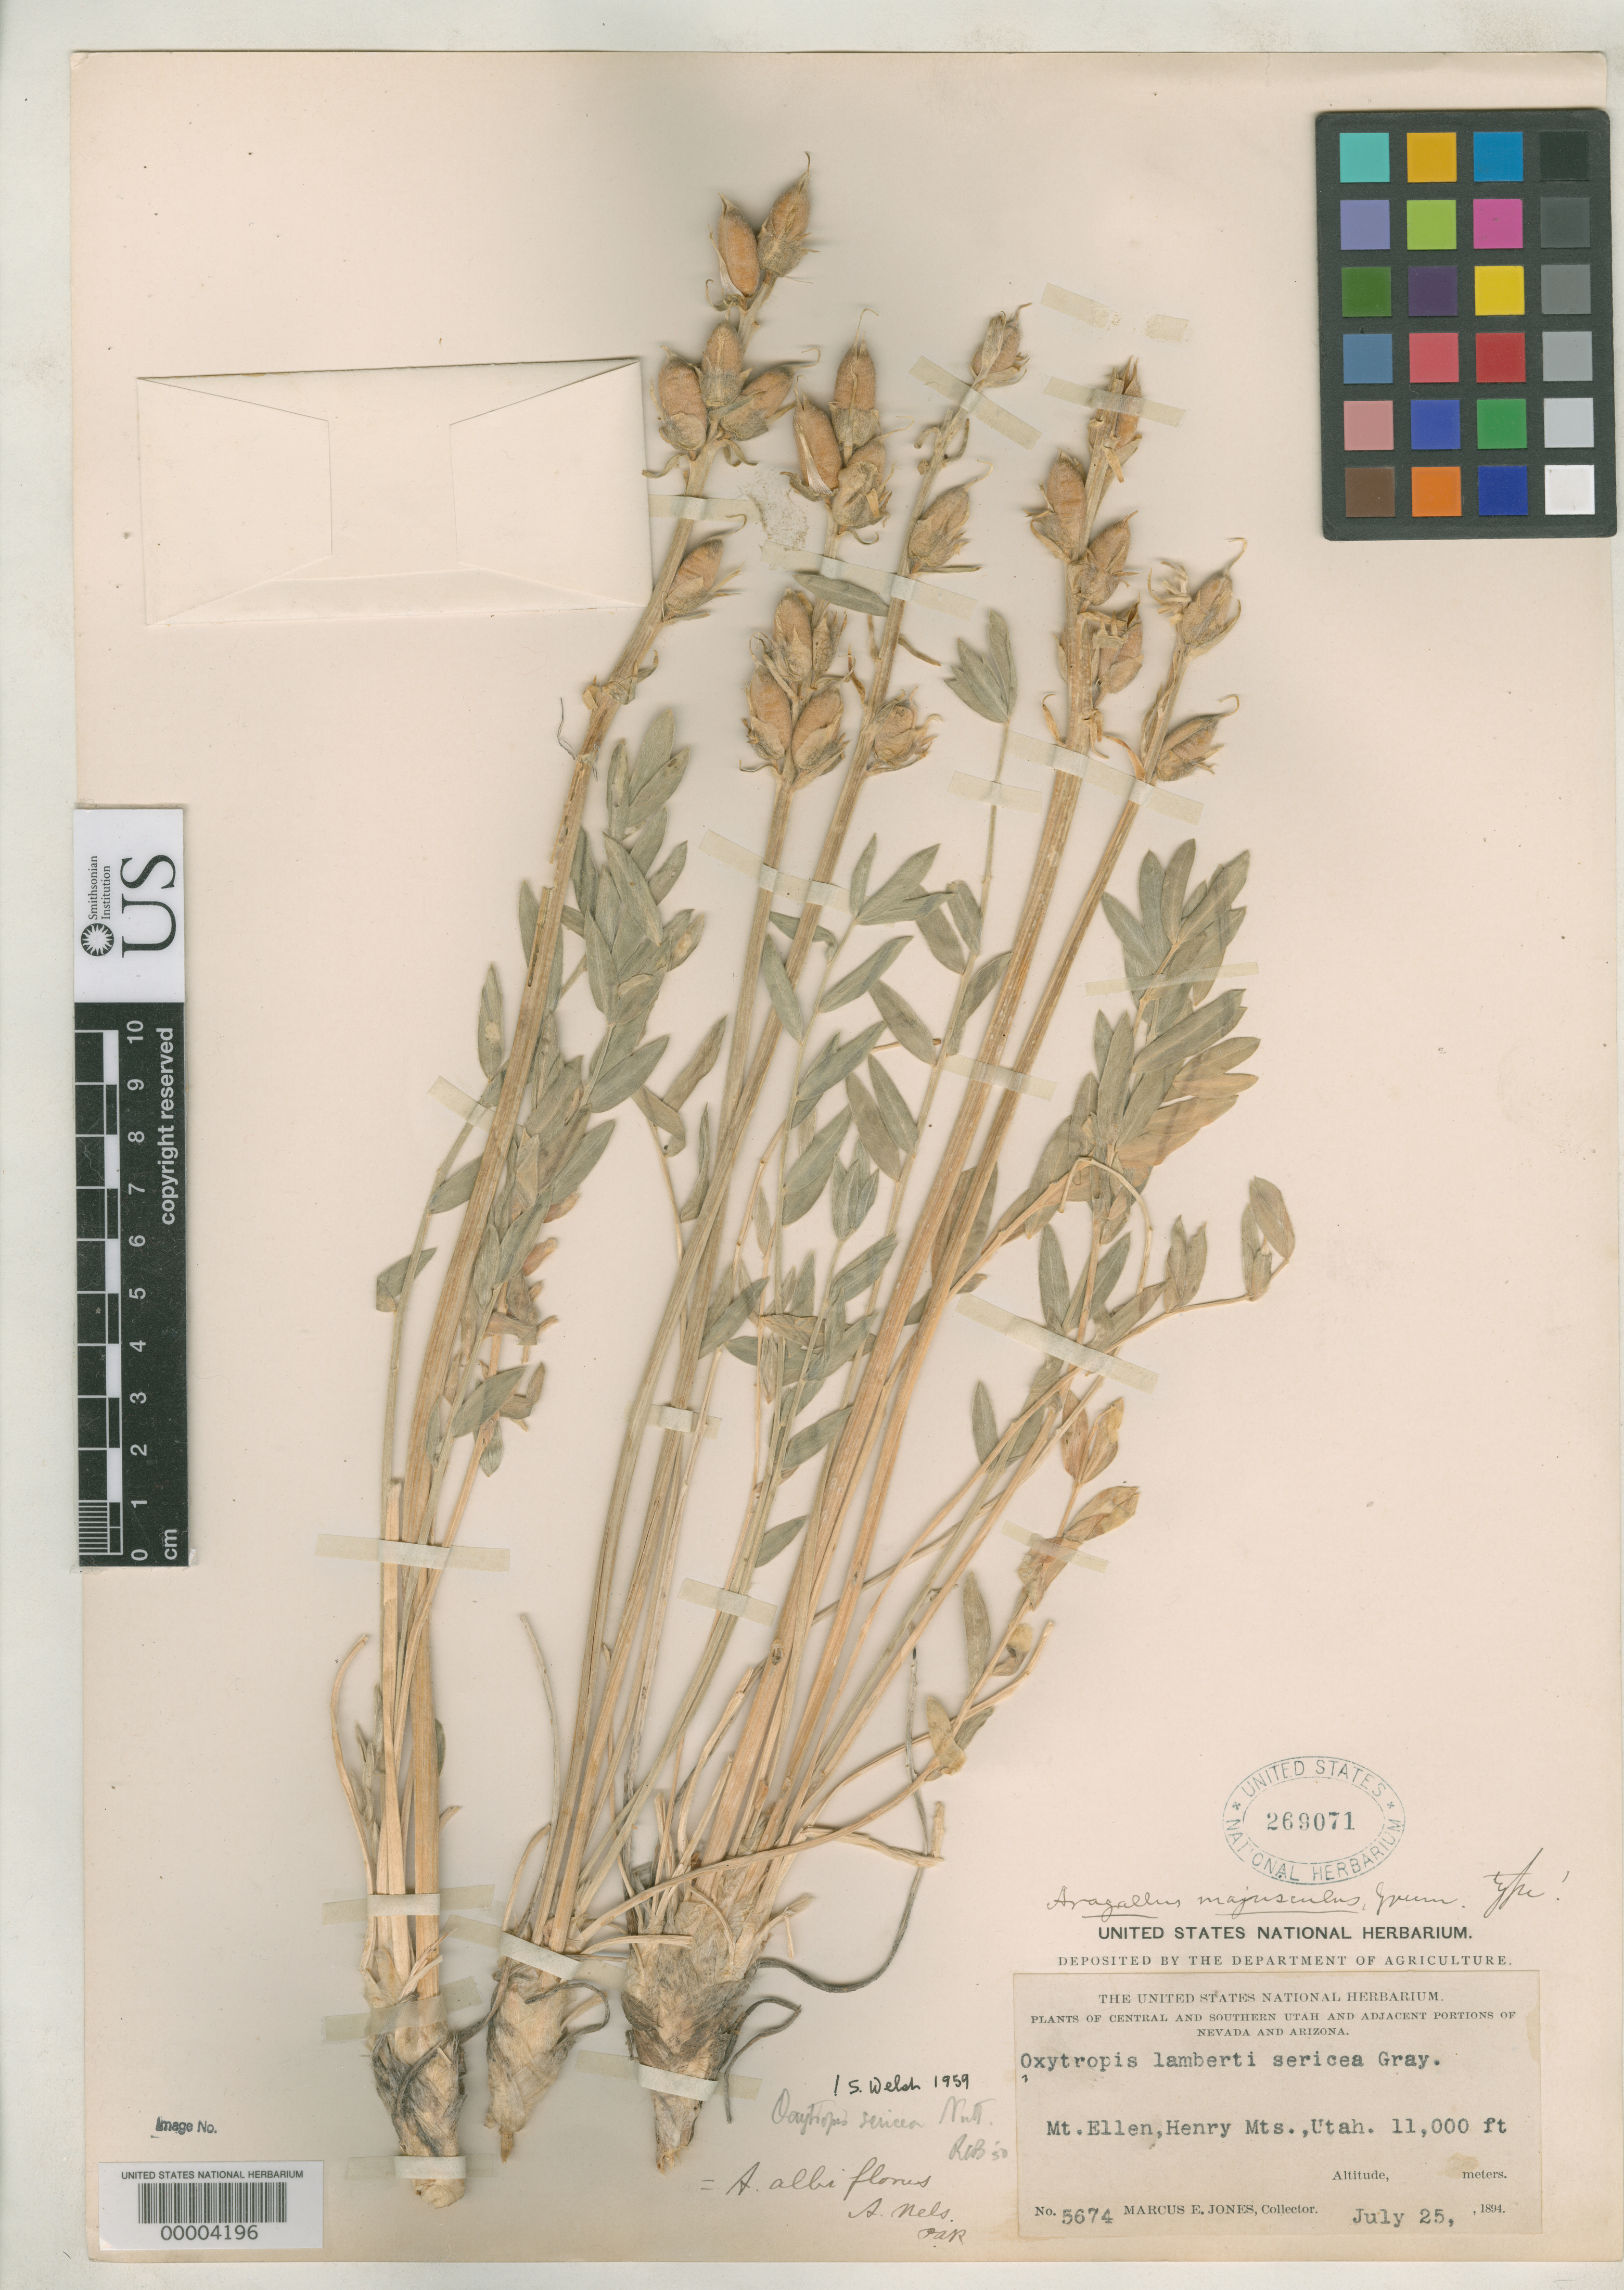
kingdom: Plantae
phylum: Tracheophyta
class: Magnoliopsida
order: Fabales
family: Fabaceae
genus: Aragallus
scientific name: Aragallus majusculus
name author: Greene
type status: Holotype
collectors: M. E. Jones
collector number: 5674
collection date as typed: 25 Jul 1894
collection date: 1894-07-25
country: United States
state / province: Utah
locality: Henry Mountains.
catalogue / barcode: US 269071